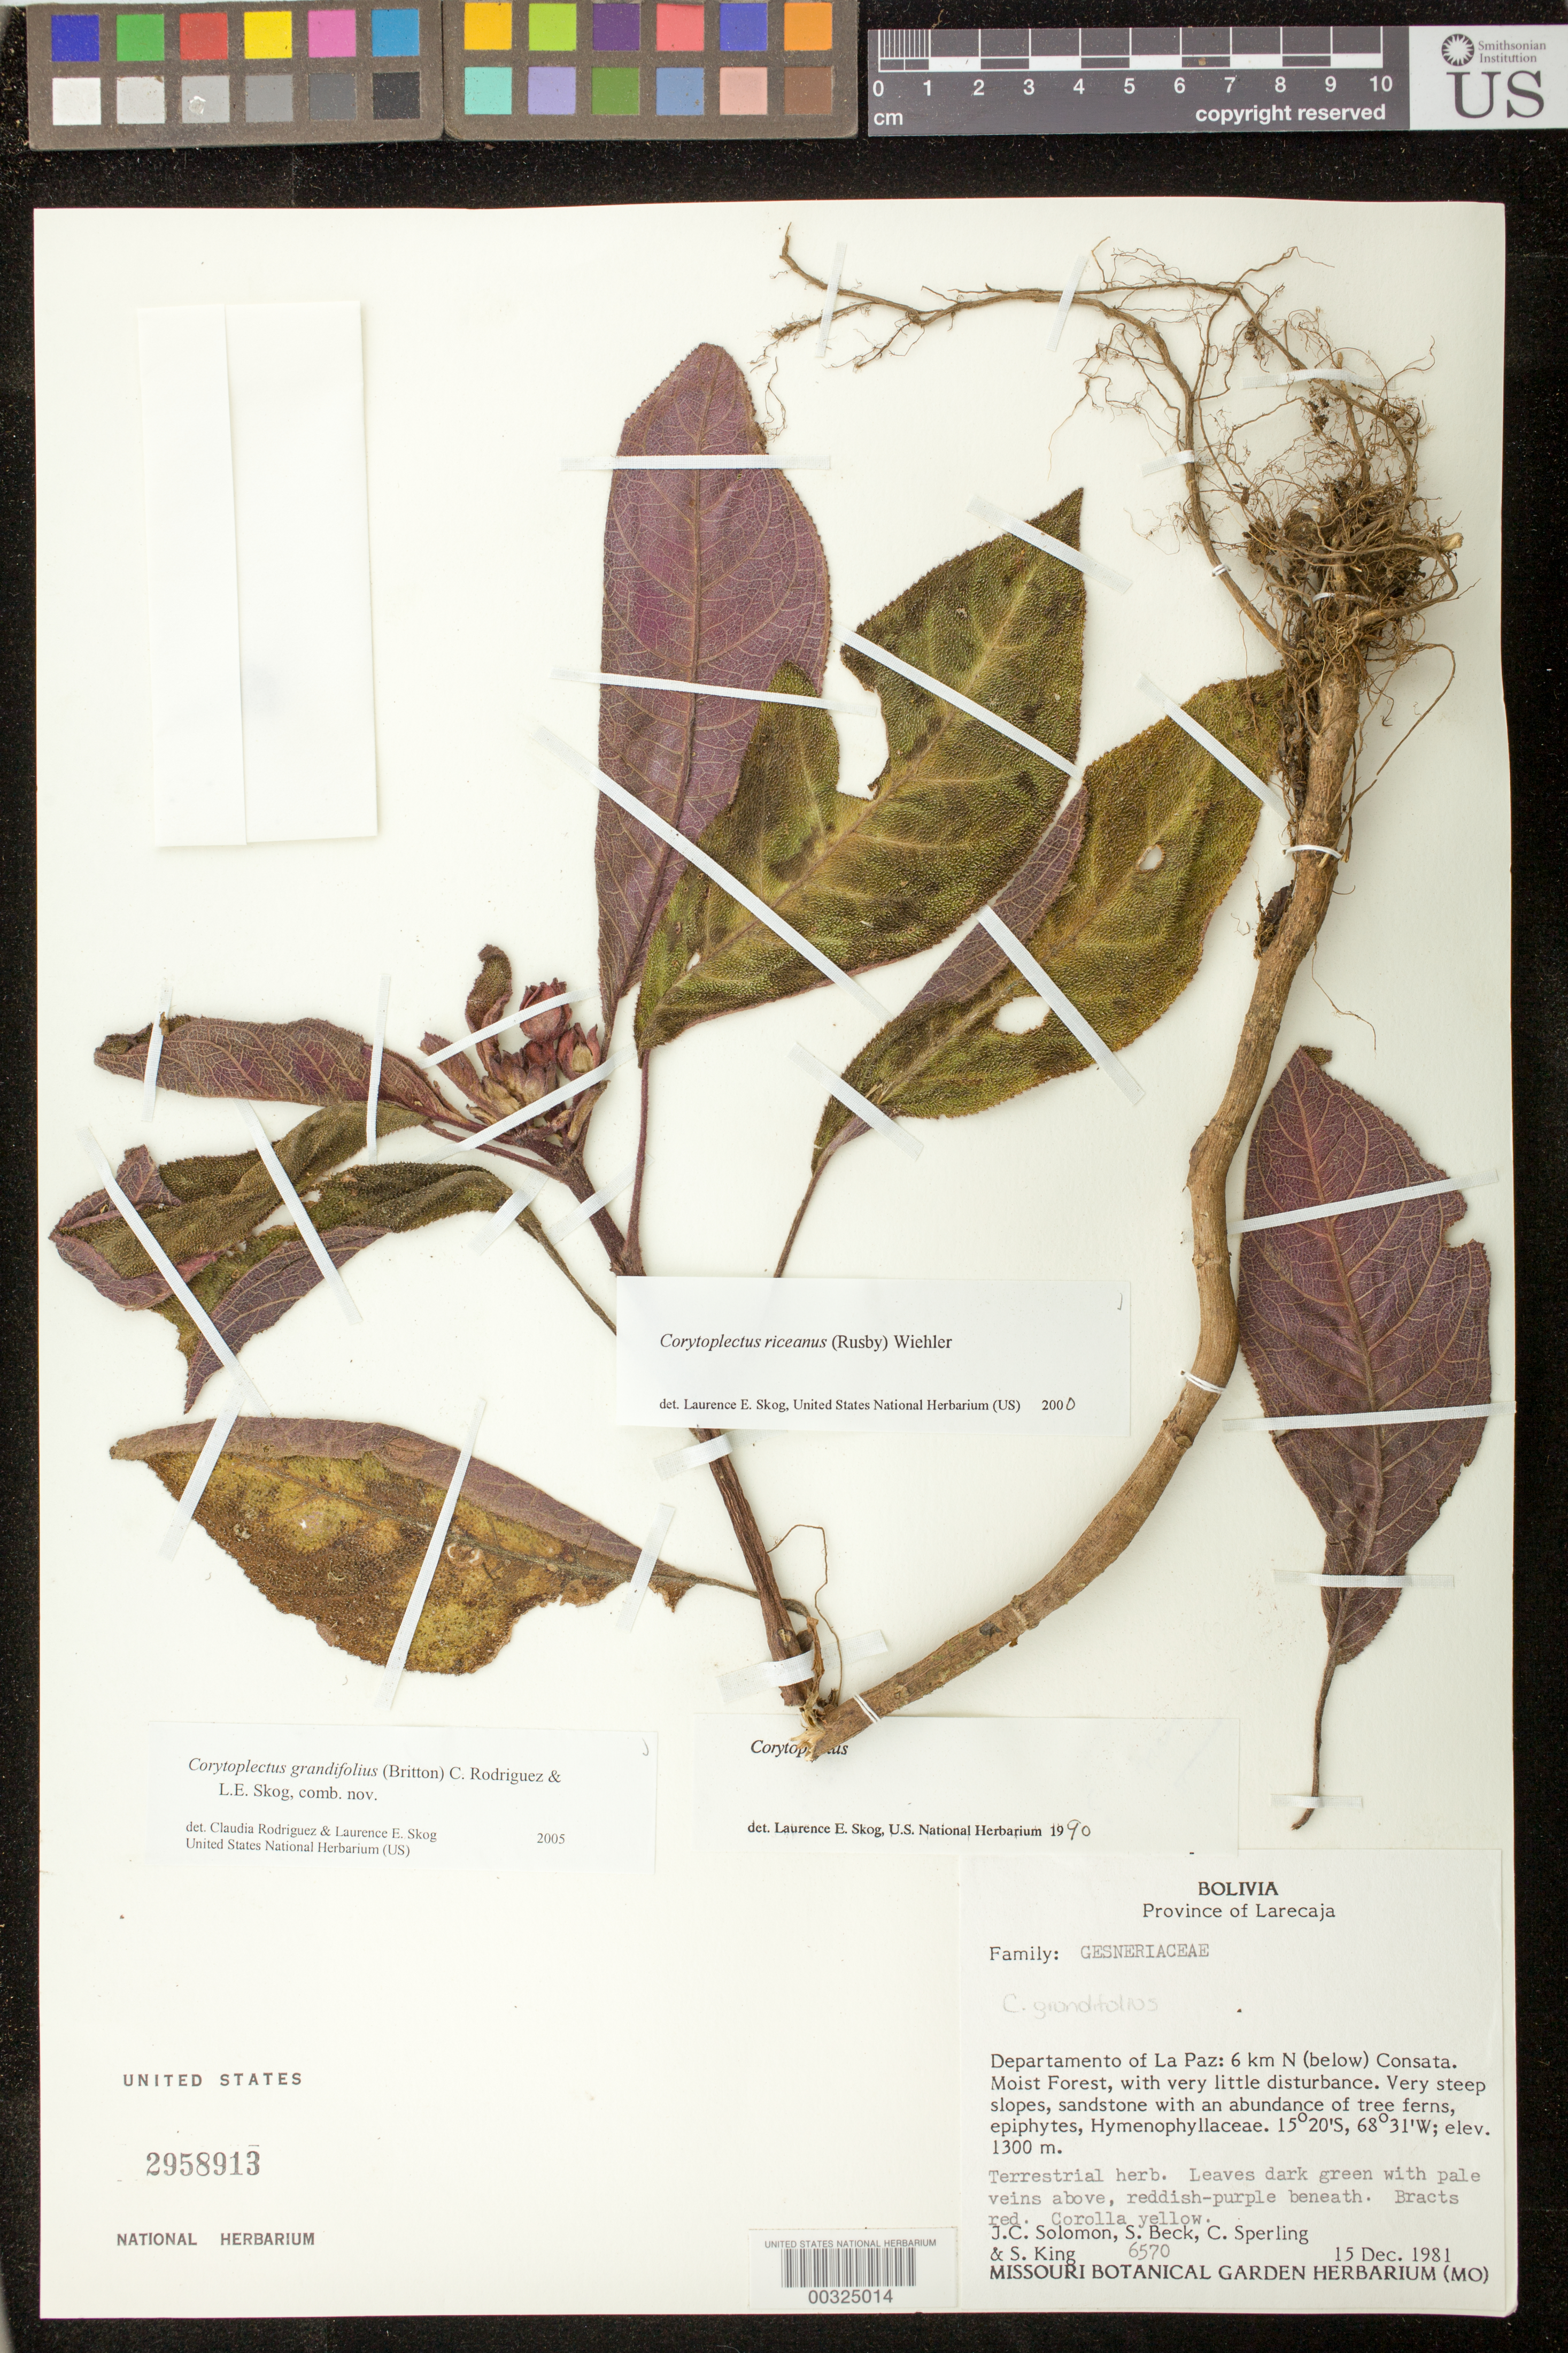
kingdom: Plantae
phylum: Tracheophyta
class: Magnoliopsida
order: Lamiales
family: Gesneriaceae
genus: Corytoplectus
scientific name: Corytoplectus grandifolius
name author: (Britton ex Rusby) Rodr.-Flores & L.E. Skog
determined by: Rodríguez-Flores, C. I.; Skog, L. E.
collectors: J. C. Solomon, S. G. Beck, C. Sperling & S. King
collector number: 6570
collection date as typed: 15 Dec 1981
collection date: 1981-12-15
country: Bolivia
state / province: La Paz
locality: Prov. Larecaja; 6 km N (below) Consata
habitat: Moist forest, with very little disturbance; very steep slopes, sandstone with an abundance of tree ferns, epiphytes, Hymenophyllaceae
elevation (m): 1300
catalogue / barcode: US 2958913